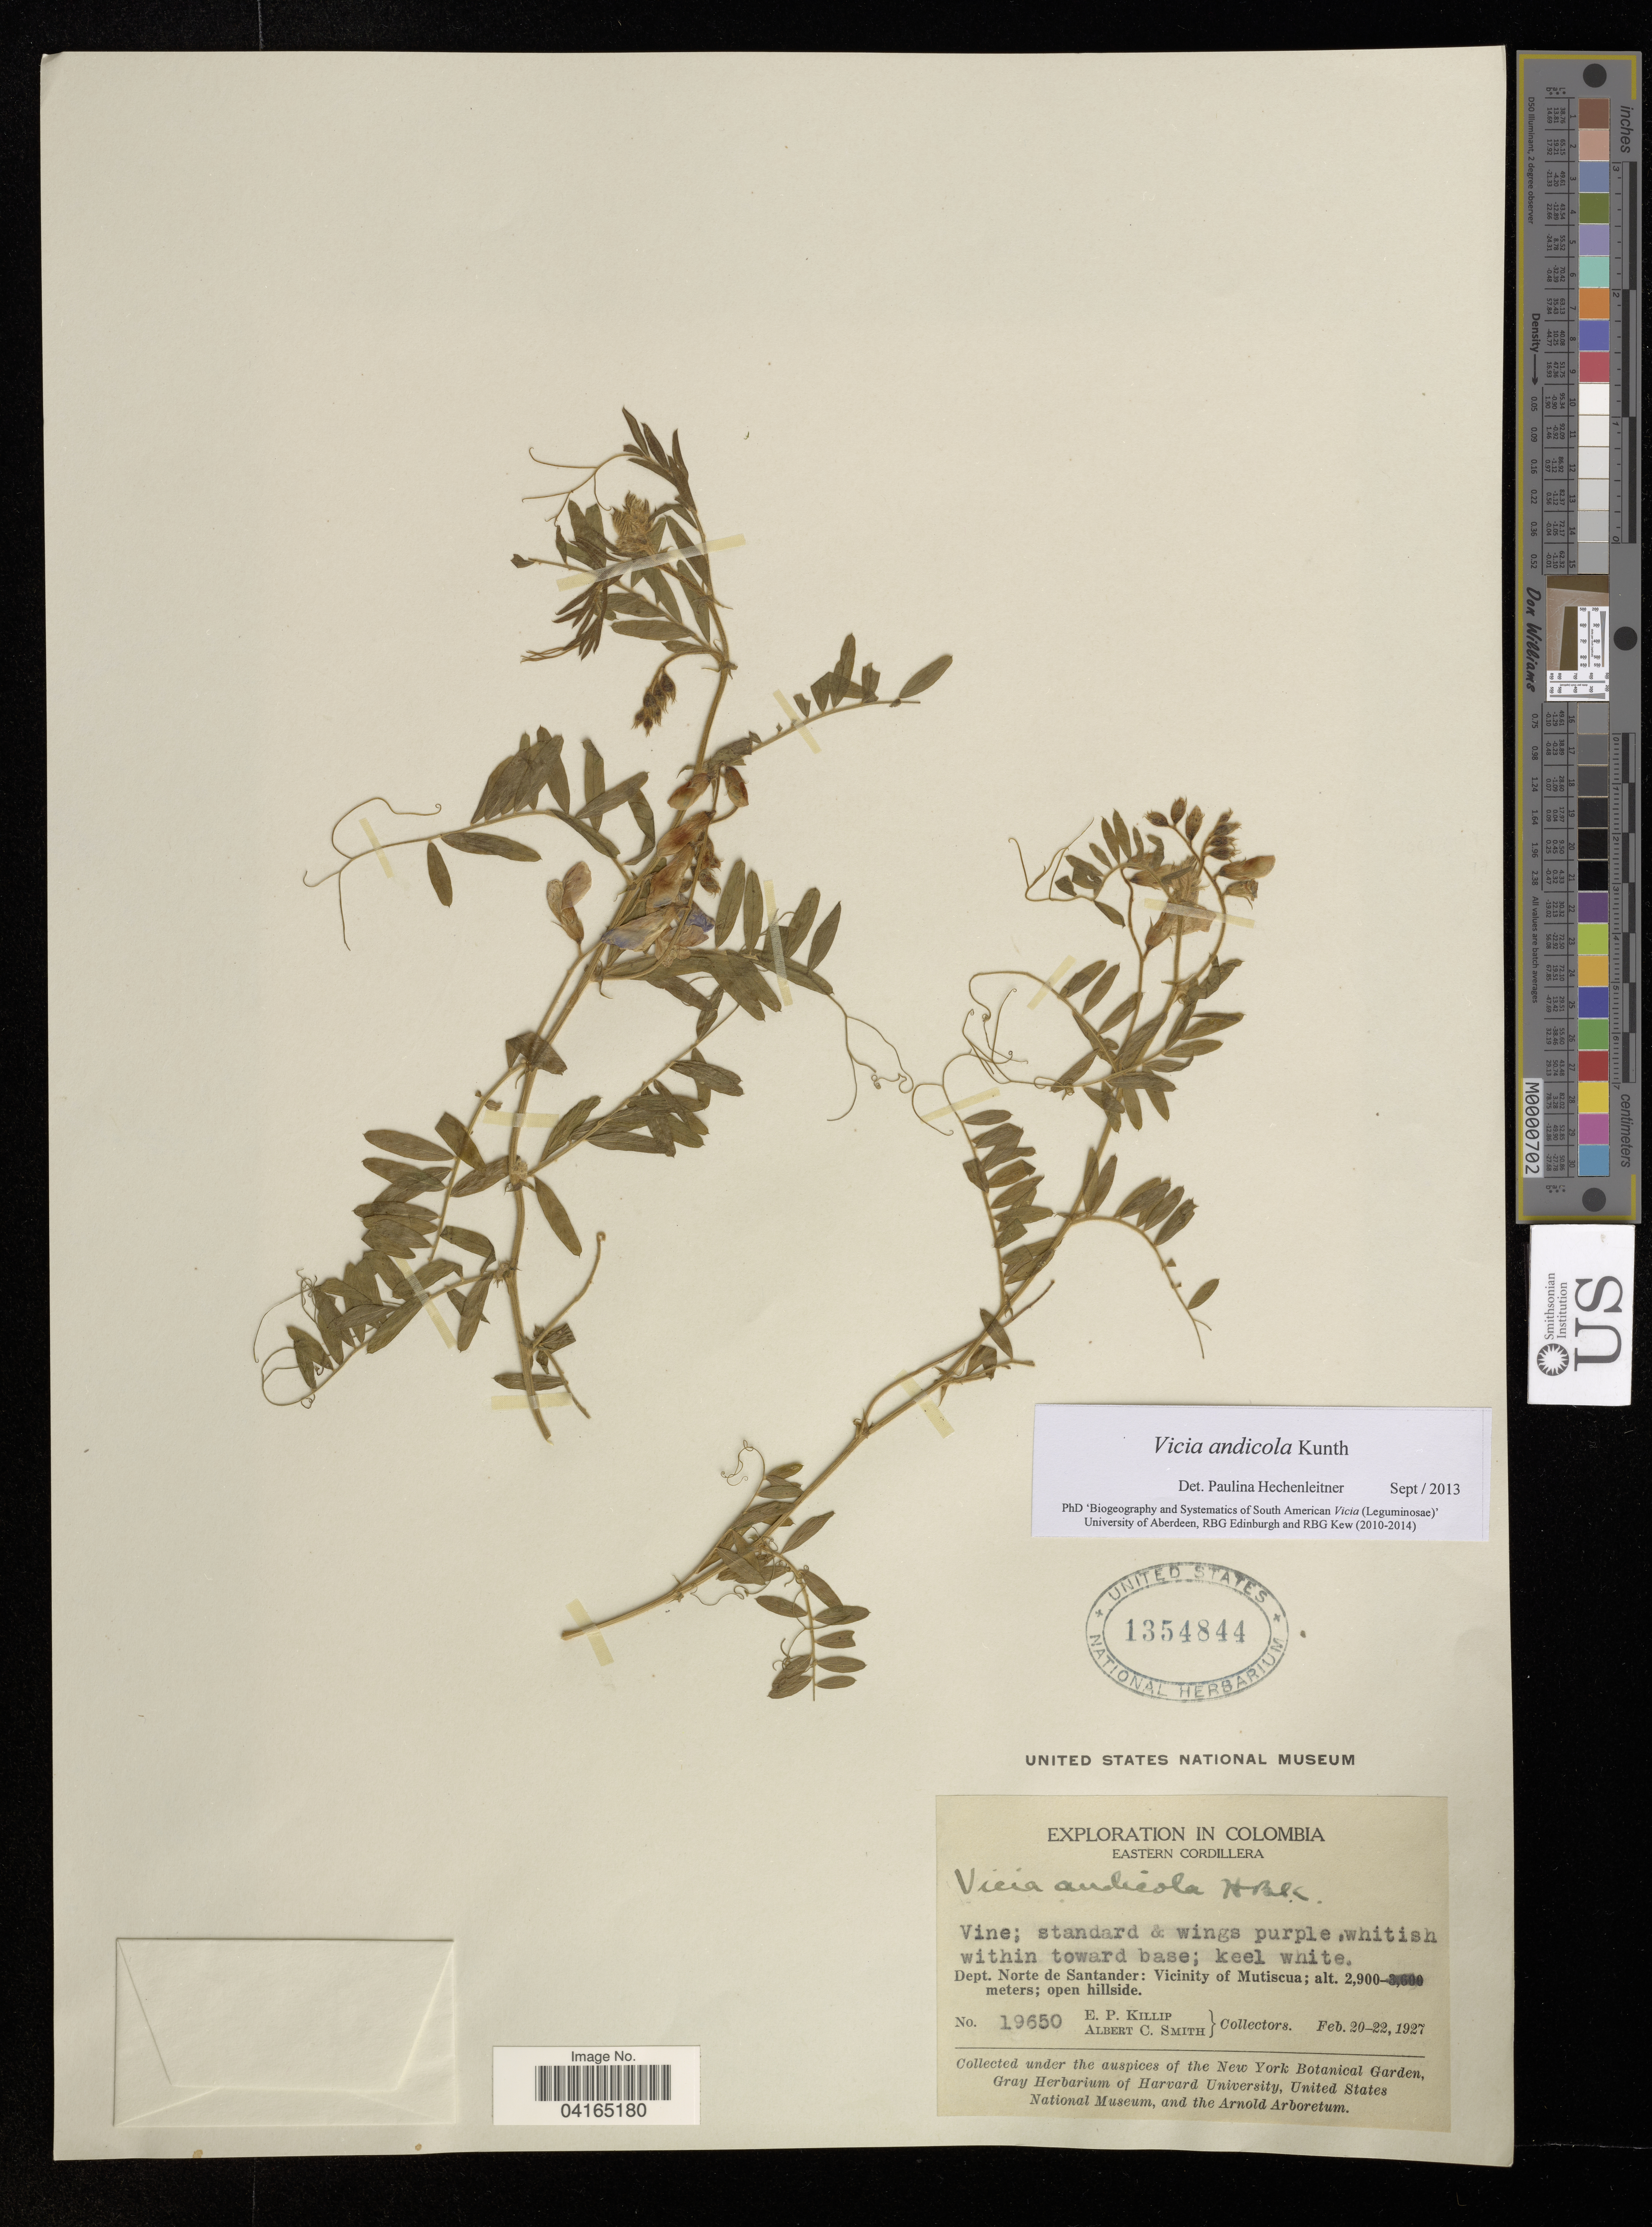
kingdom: Plantae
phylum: Tracheophyta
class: Magnoliopsida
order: Fabales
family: Fabaceae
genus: Vicia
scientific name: Vicia andicola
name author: Kunth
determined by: Hechenleitner, Paulina, RBG Edinburgh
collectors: E. P. Killip & A. C. Smith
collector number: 19650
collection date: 1927-02-20/1927-02-22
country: Colombia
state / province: Norte de Santander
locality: Eastern Cordillera. Dept. Norte de Santander: Vicinity of Mutiscua.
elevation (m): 2900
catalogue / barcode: US 1354844